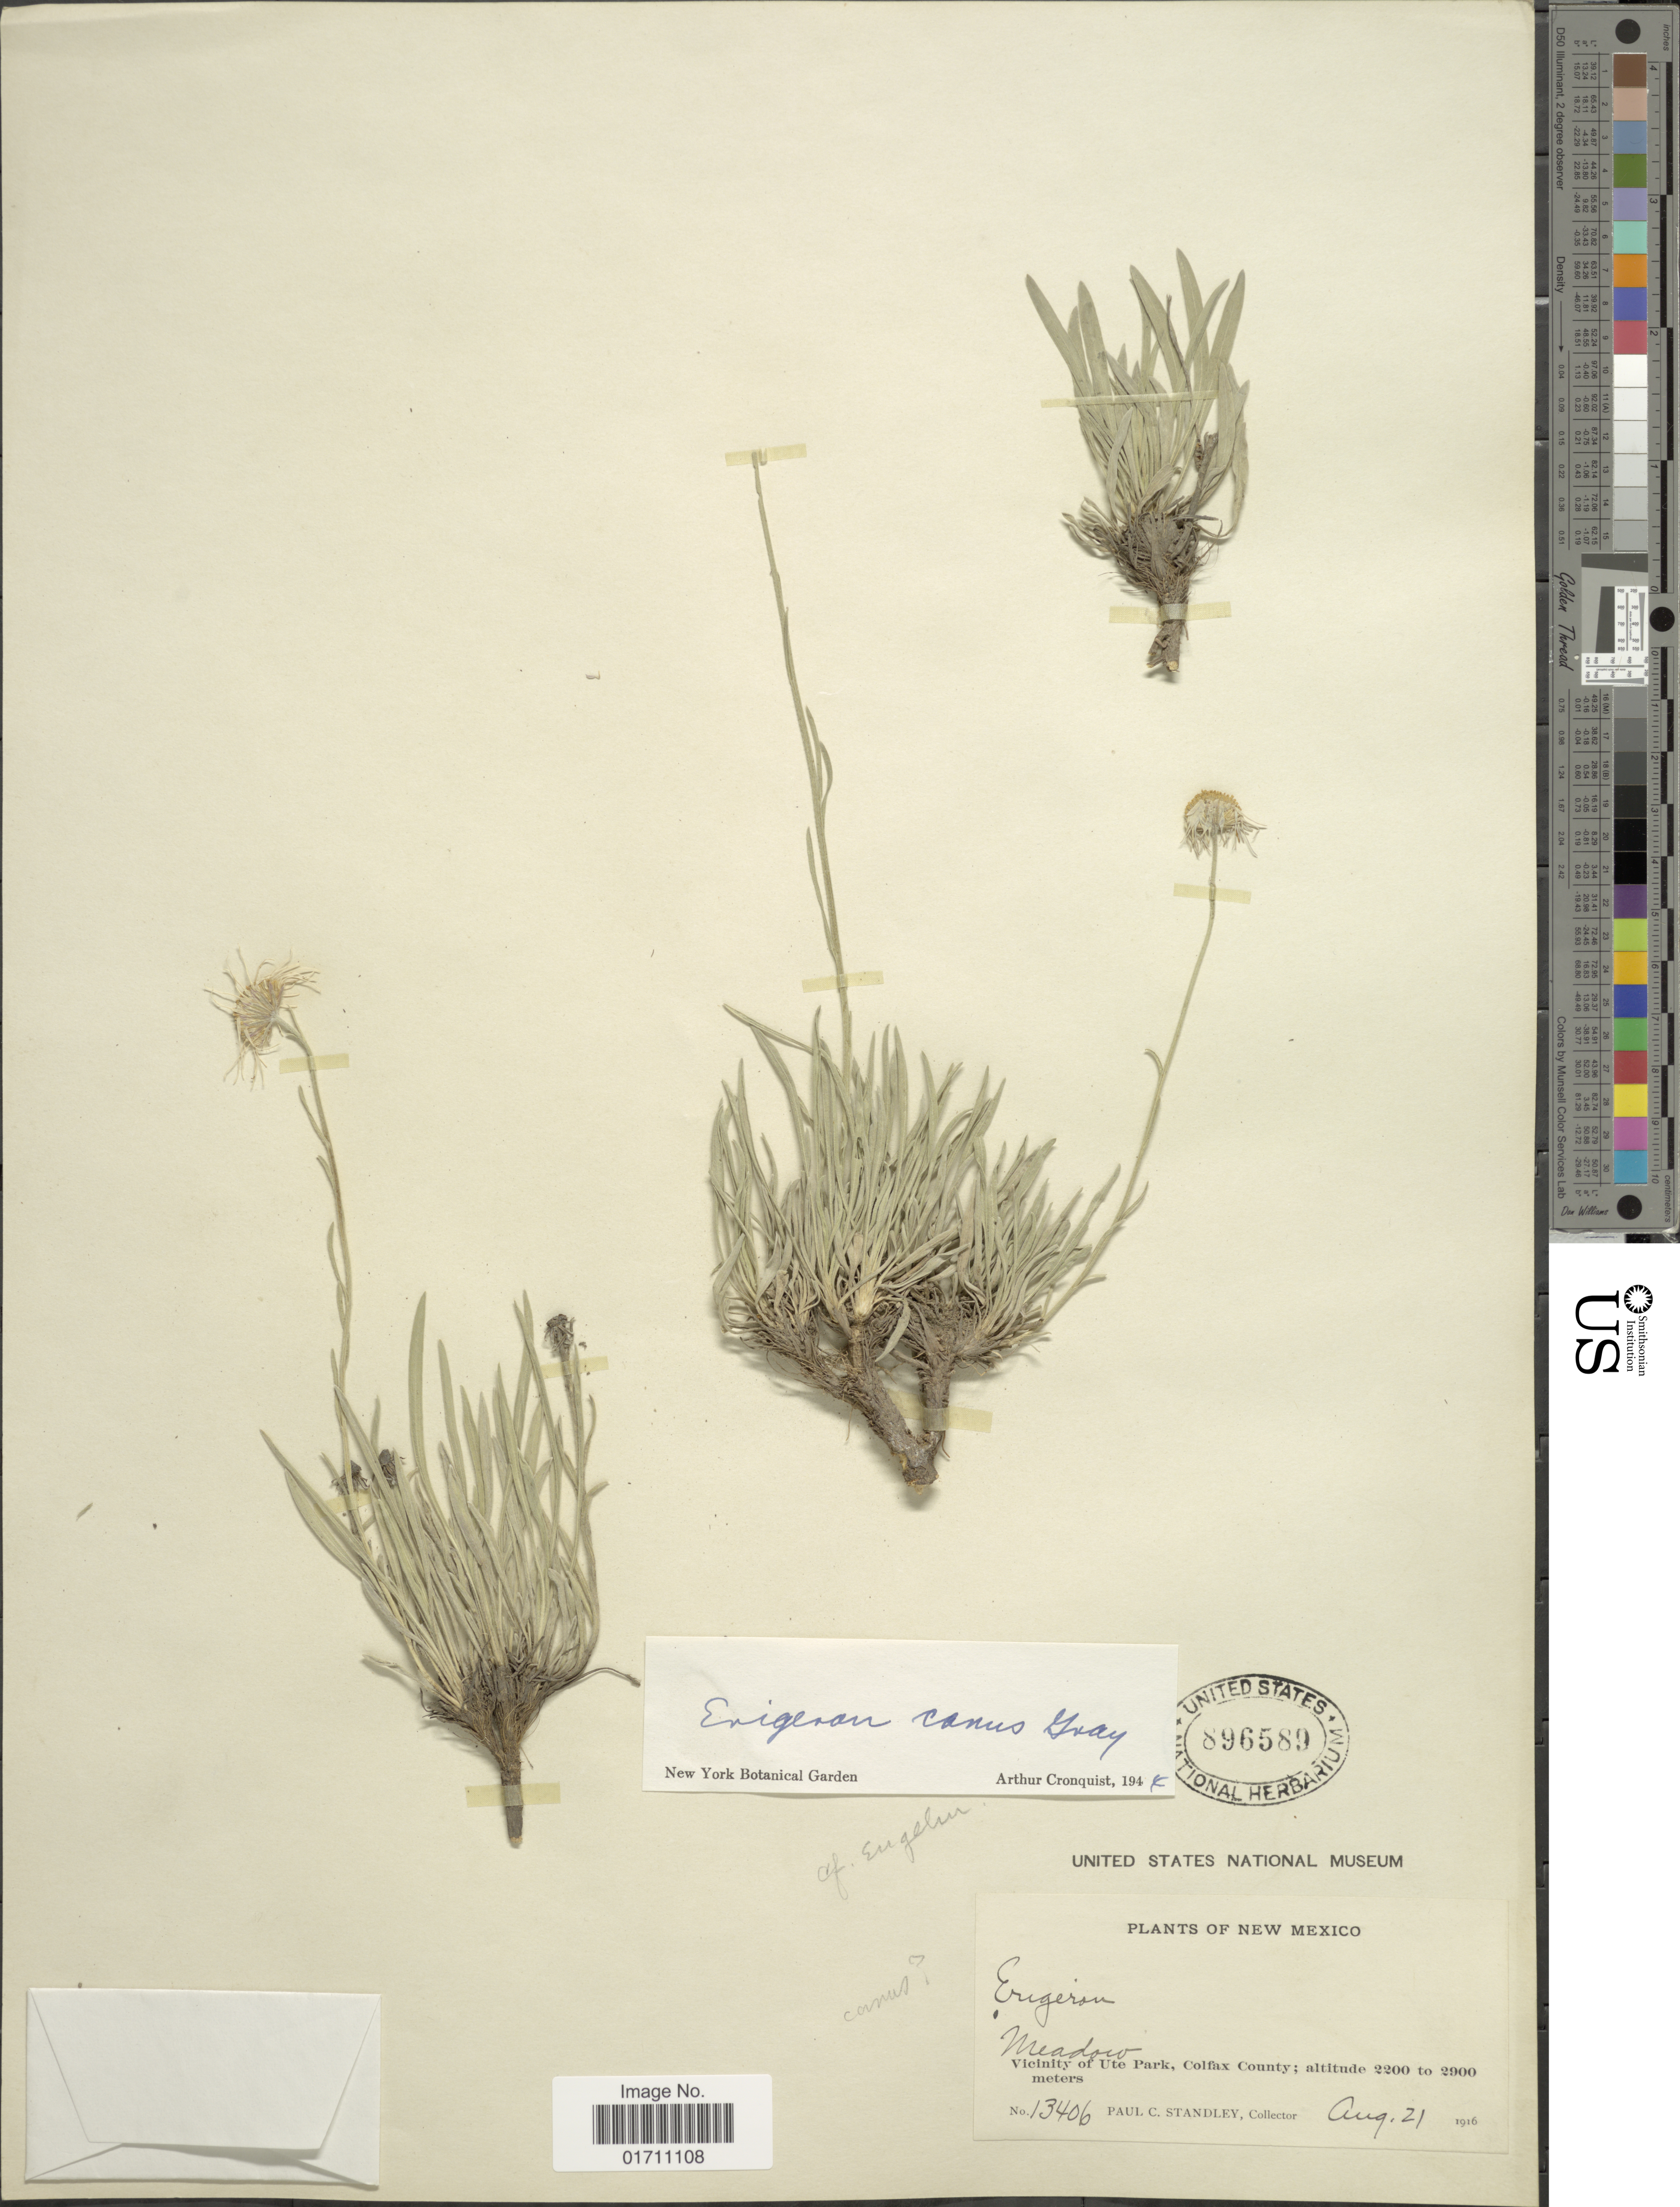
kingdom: Plantae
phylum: Tracheophyta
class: Magnoliopsida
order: Asterales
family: Asteraceae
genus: Erigeron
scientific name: Erigeron canus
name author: A. Gray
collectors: P. C. Standley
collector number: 13406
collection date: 1916-08-21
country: United States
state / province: New Mexico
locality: Meadow, Vicinity of Ute Park, Colfax County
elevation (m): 2200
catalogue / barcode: US 896589